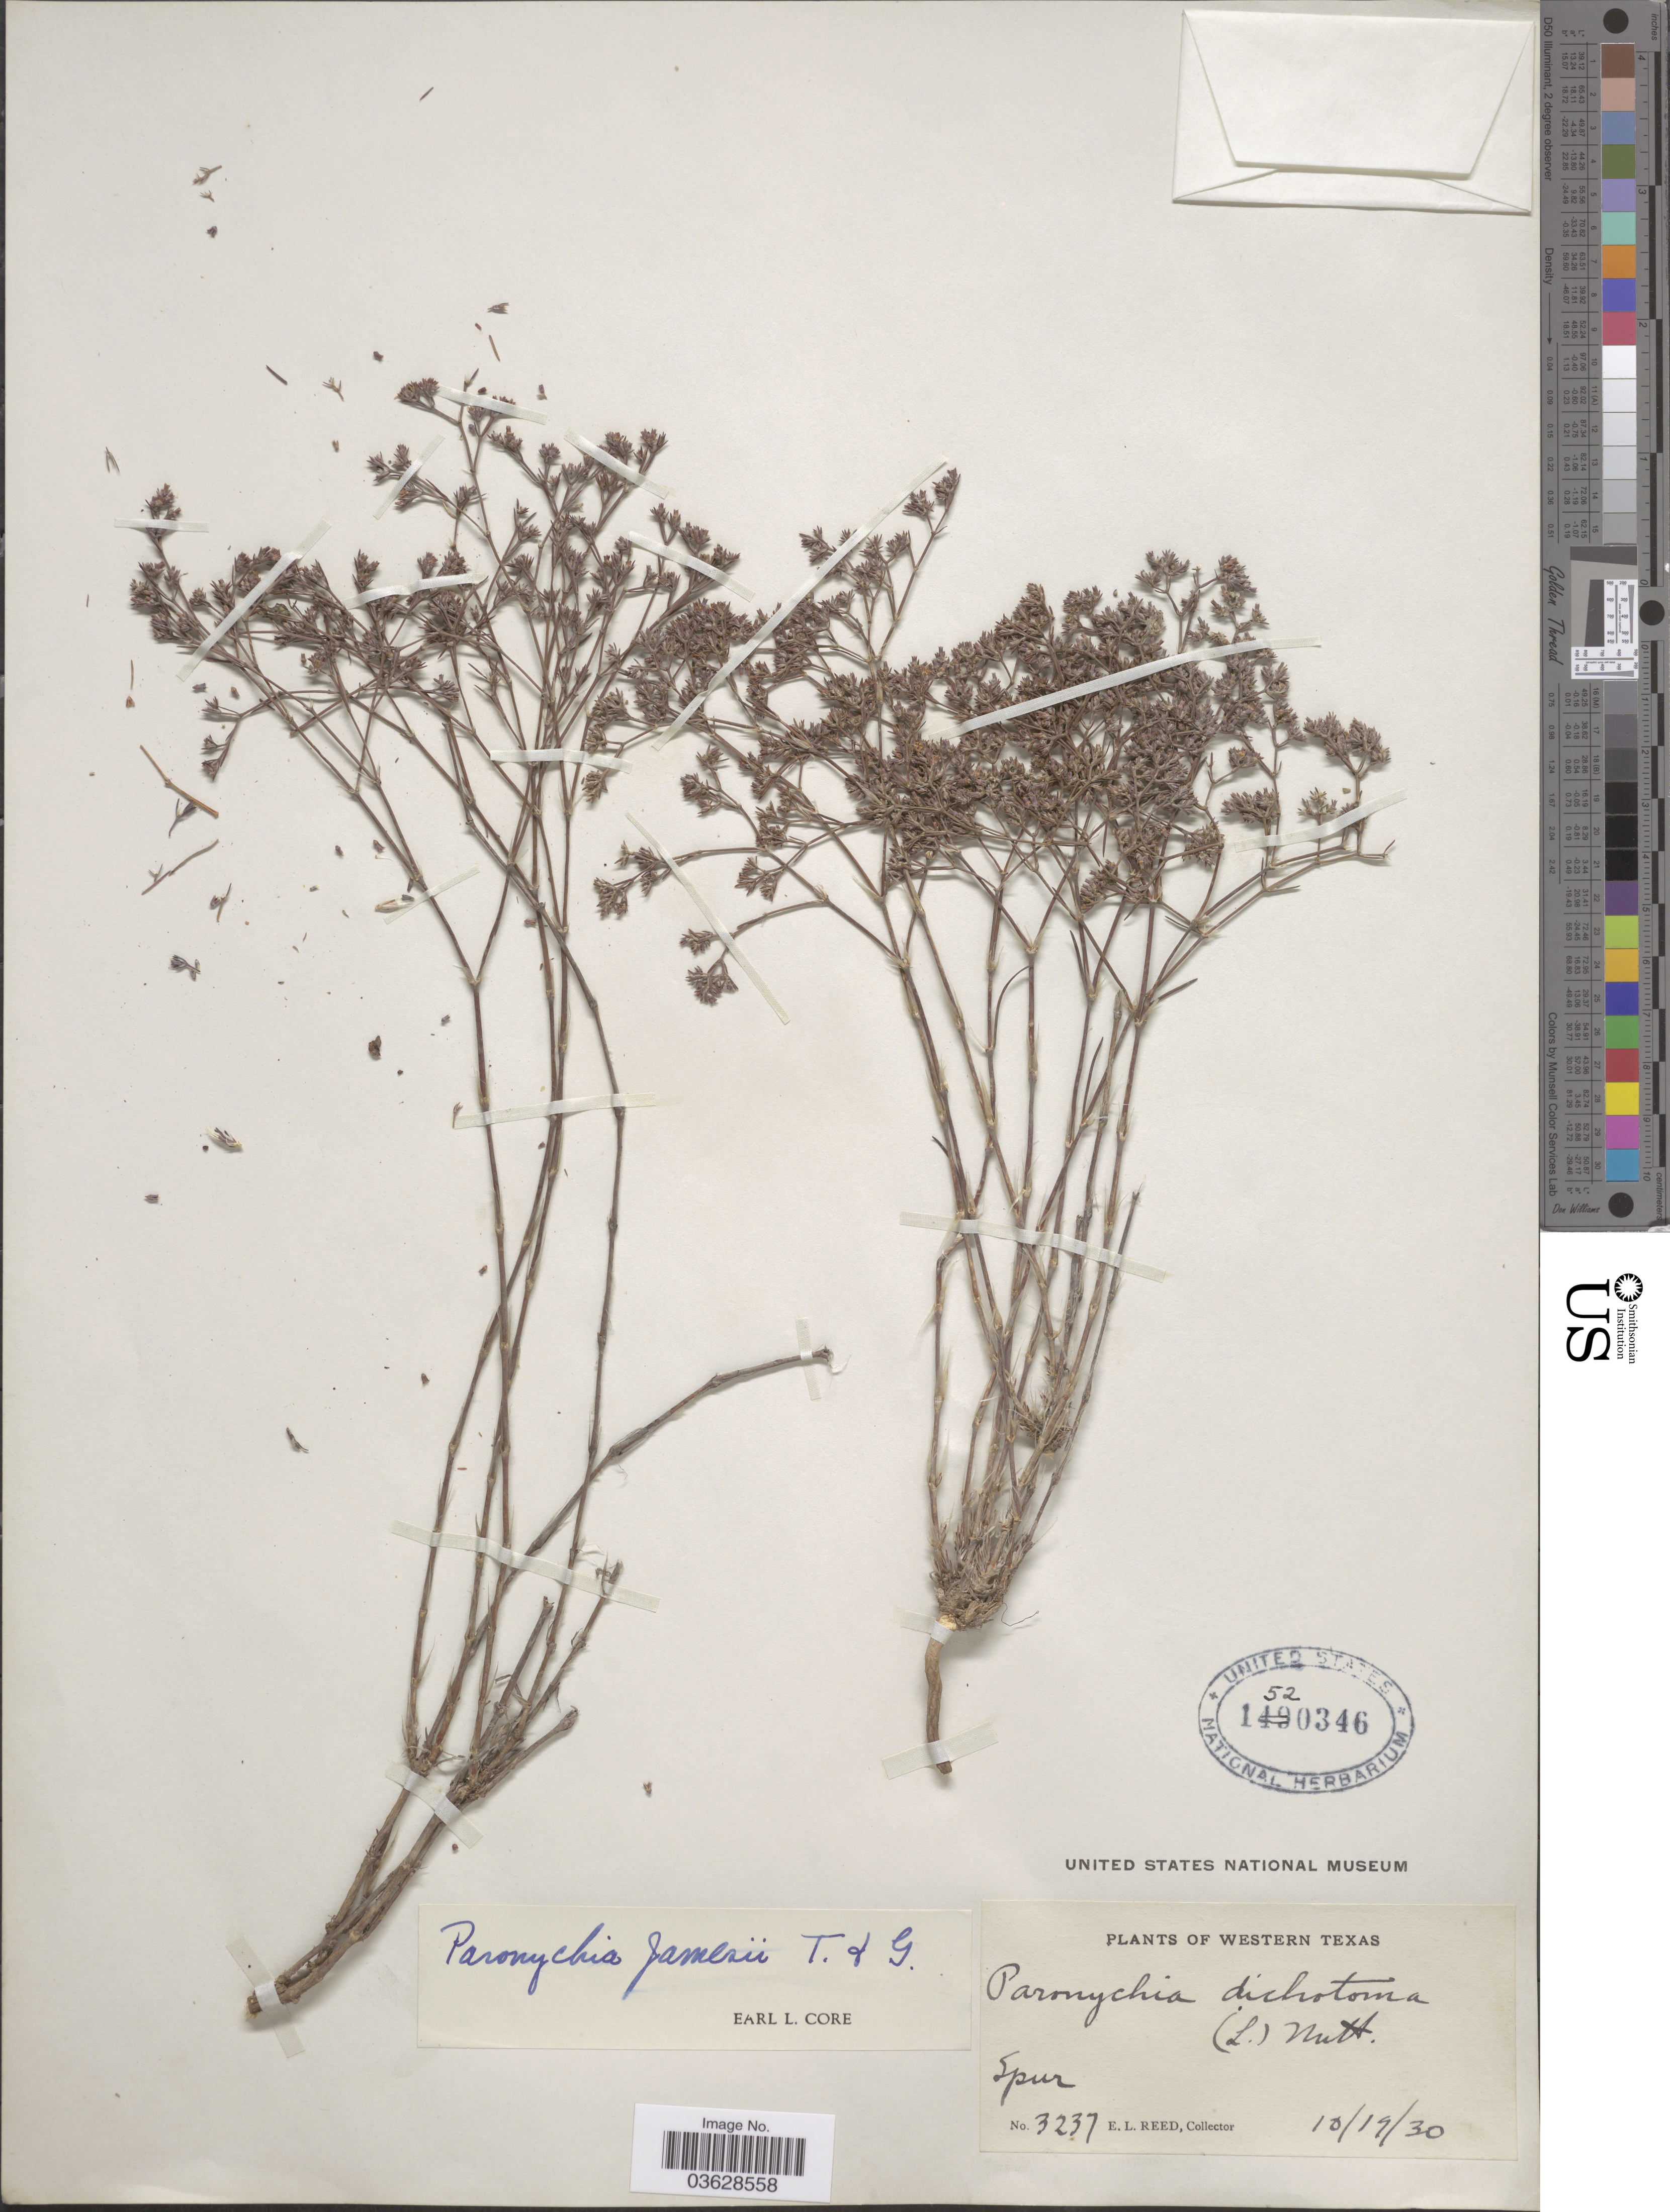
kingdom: Plantae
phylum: Tracheophyta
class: Magnoliopsida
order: Caryophyllales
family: Caryophyllaceae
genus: Paronychia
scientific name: Paronychia jamesii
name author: Torr. & A. Gray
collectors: E. Reed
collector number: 3237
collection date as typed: Transcribed d/m/y: 19/10/30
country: United States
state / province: Texas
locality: Western Texas. Spur.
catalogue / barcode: US 1520346